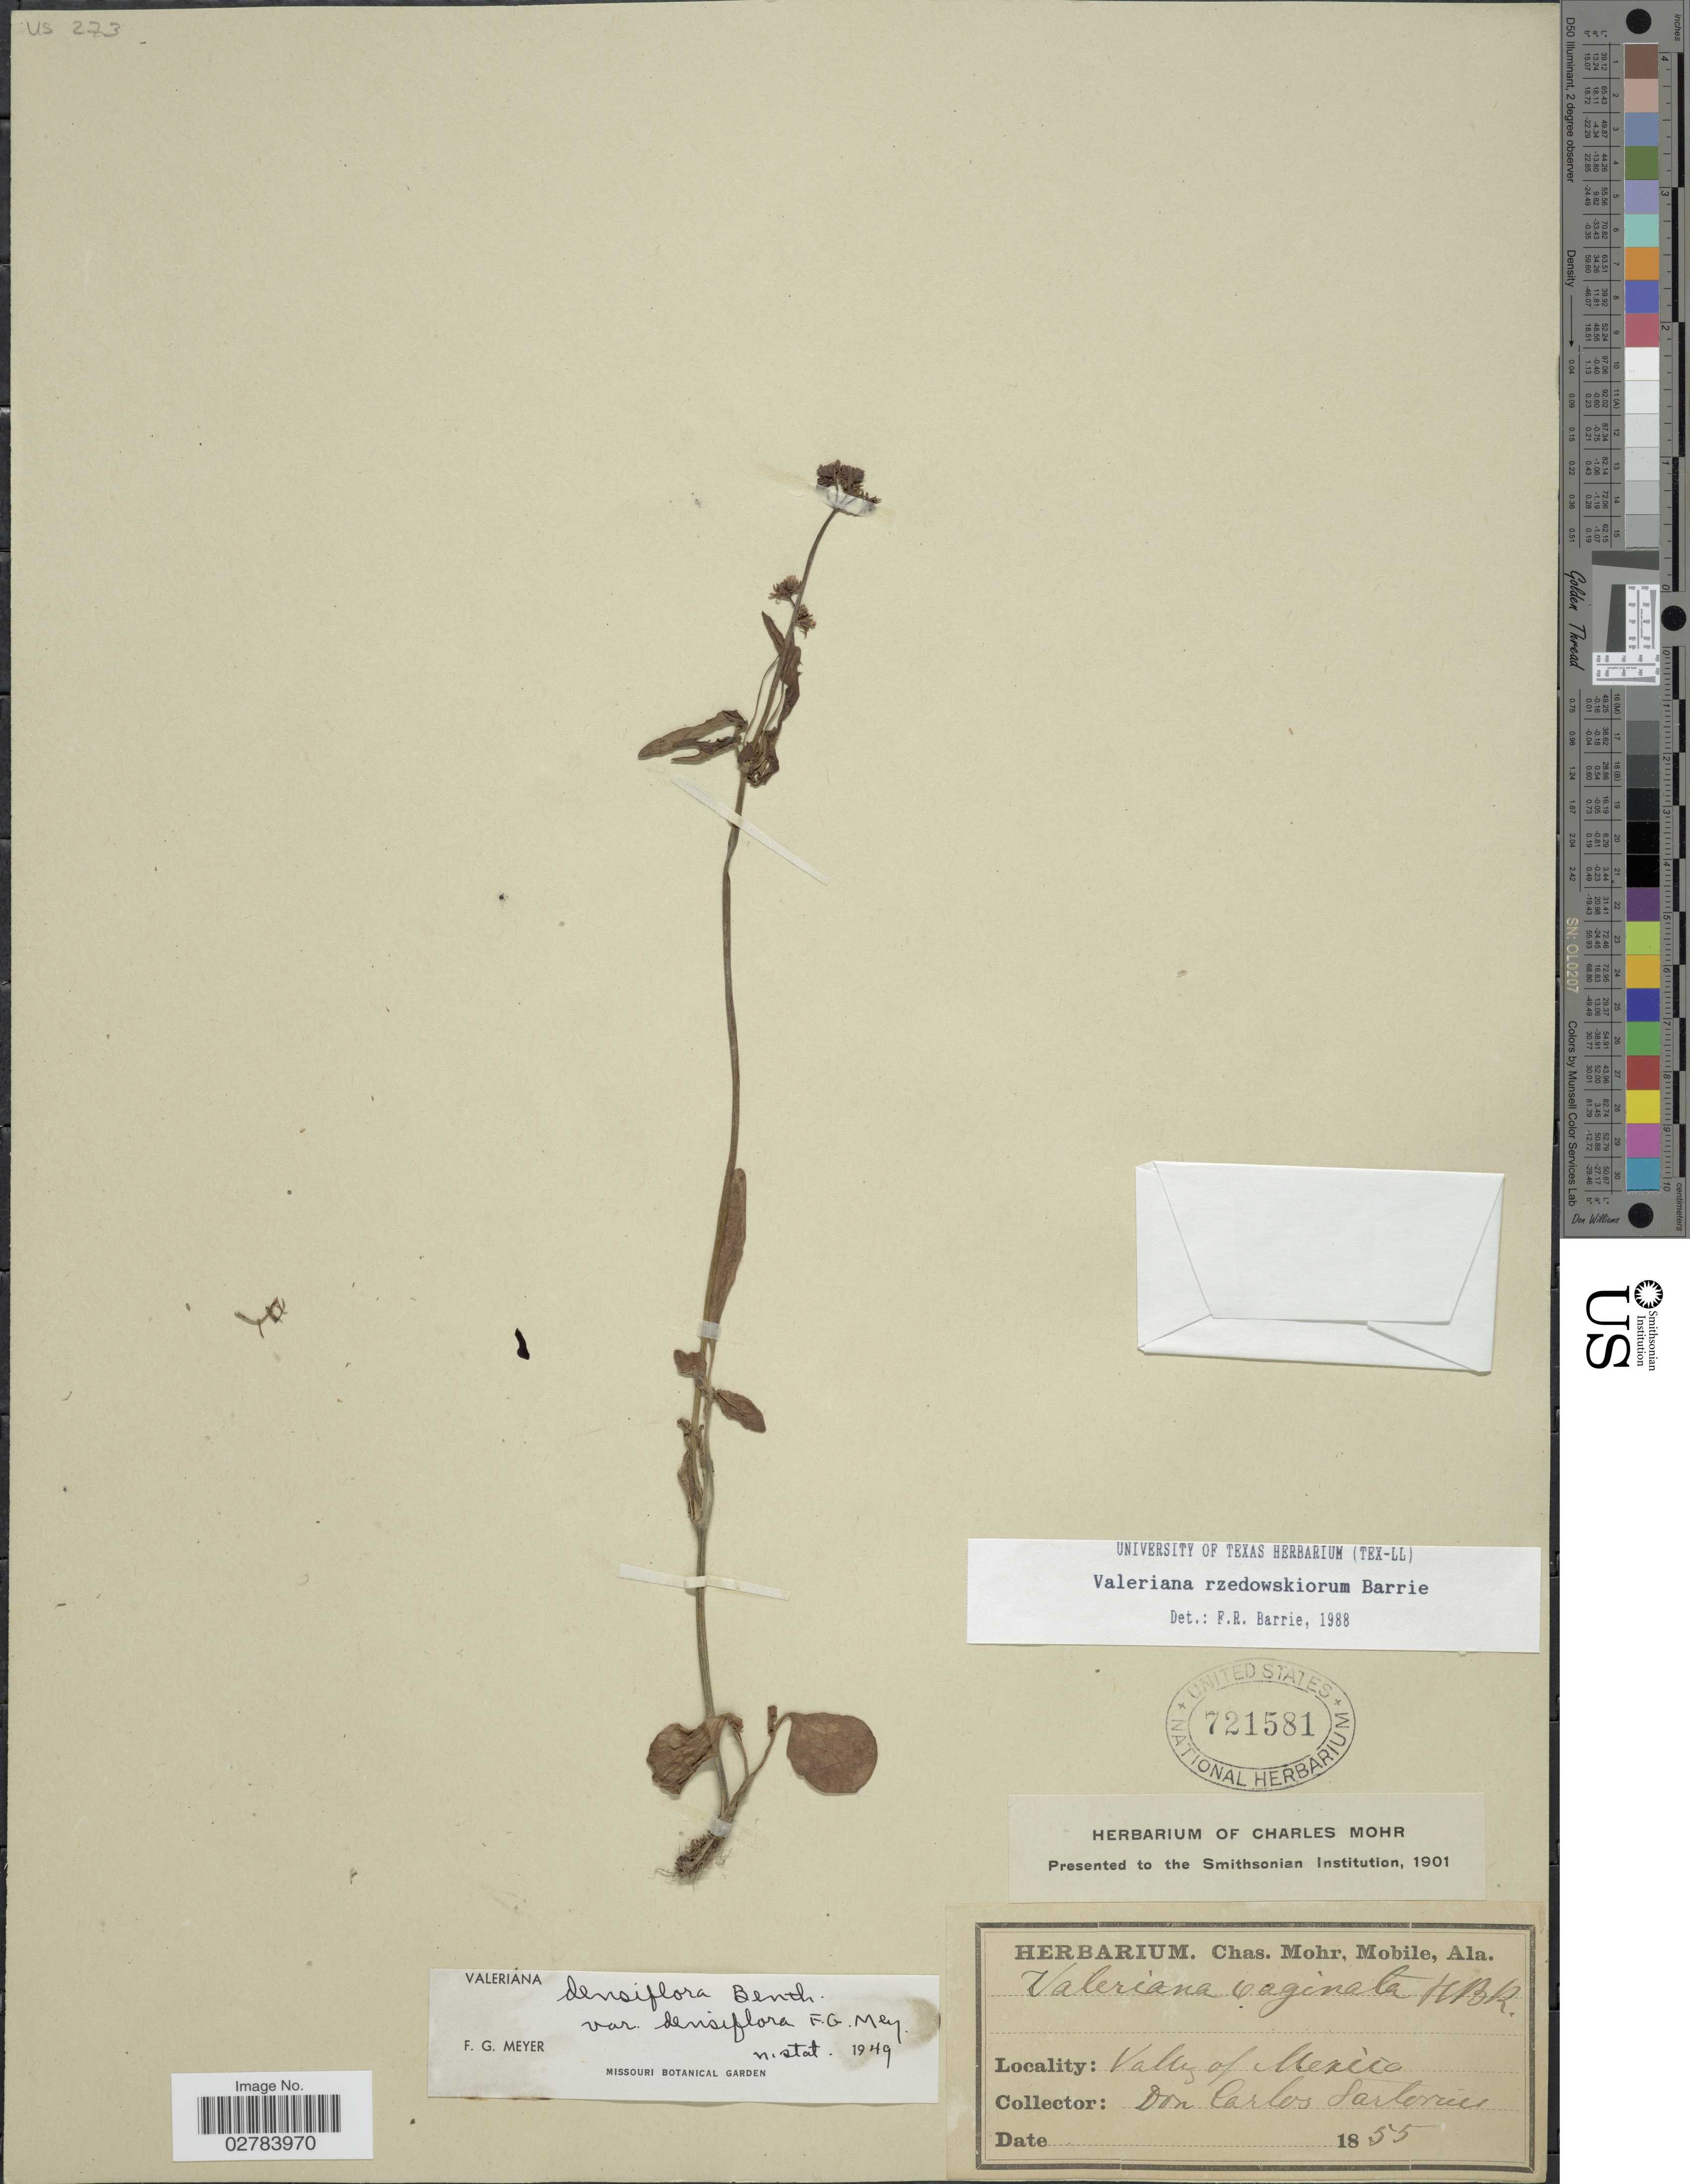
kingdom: Plantae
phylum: Tracheophyta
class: Magnoliopsida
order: Dipsacales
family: Caprifoliaceae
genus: Valeriana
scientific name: Valeriana rzedowskiorum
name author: Barrie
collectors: C. Sarlories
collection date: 1855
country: Mexico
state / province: México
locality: Valley of Mexico.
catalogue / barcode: US 721581